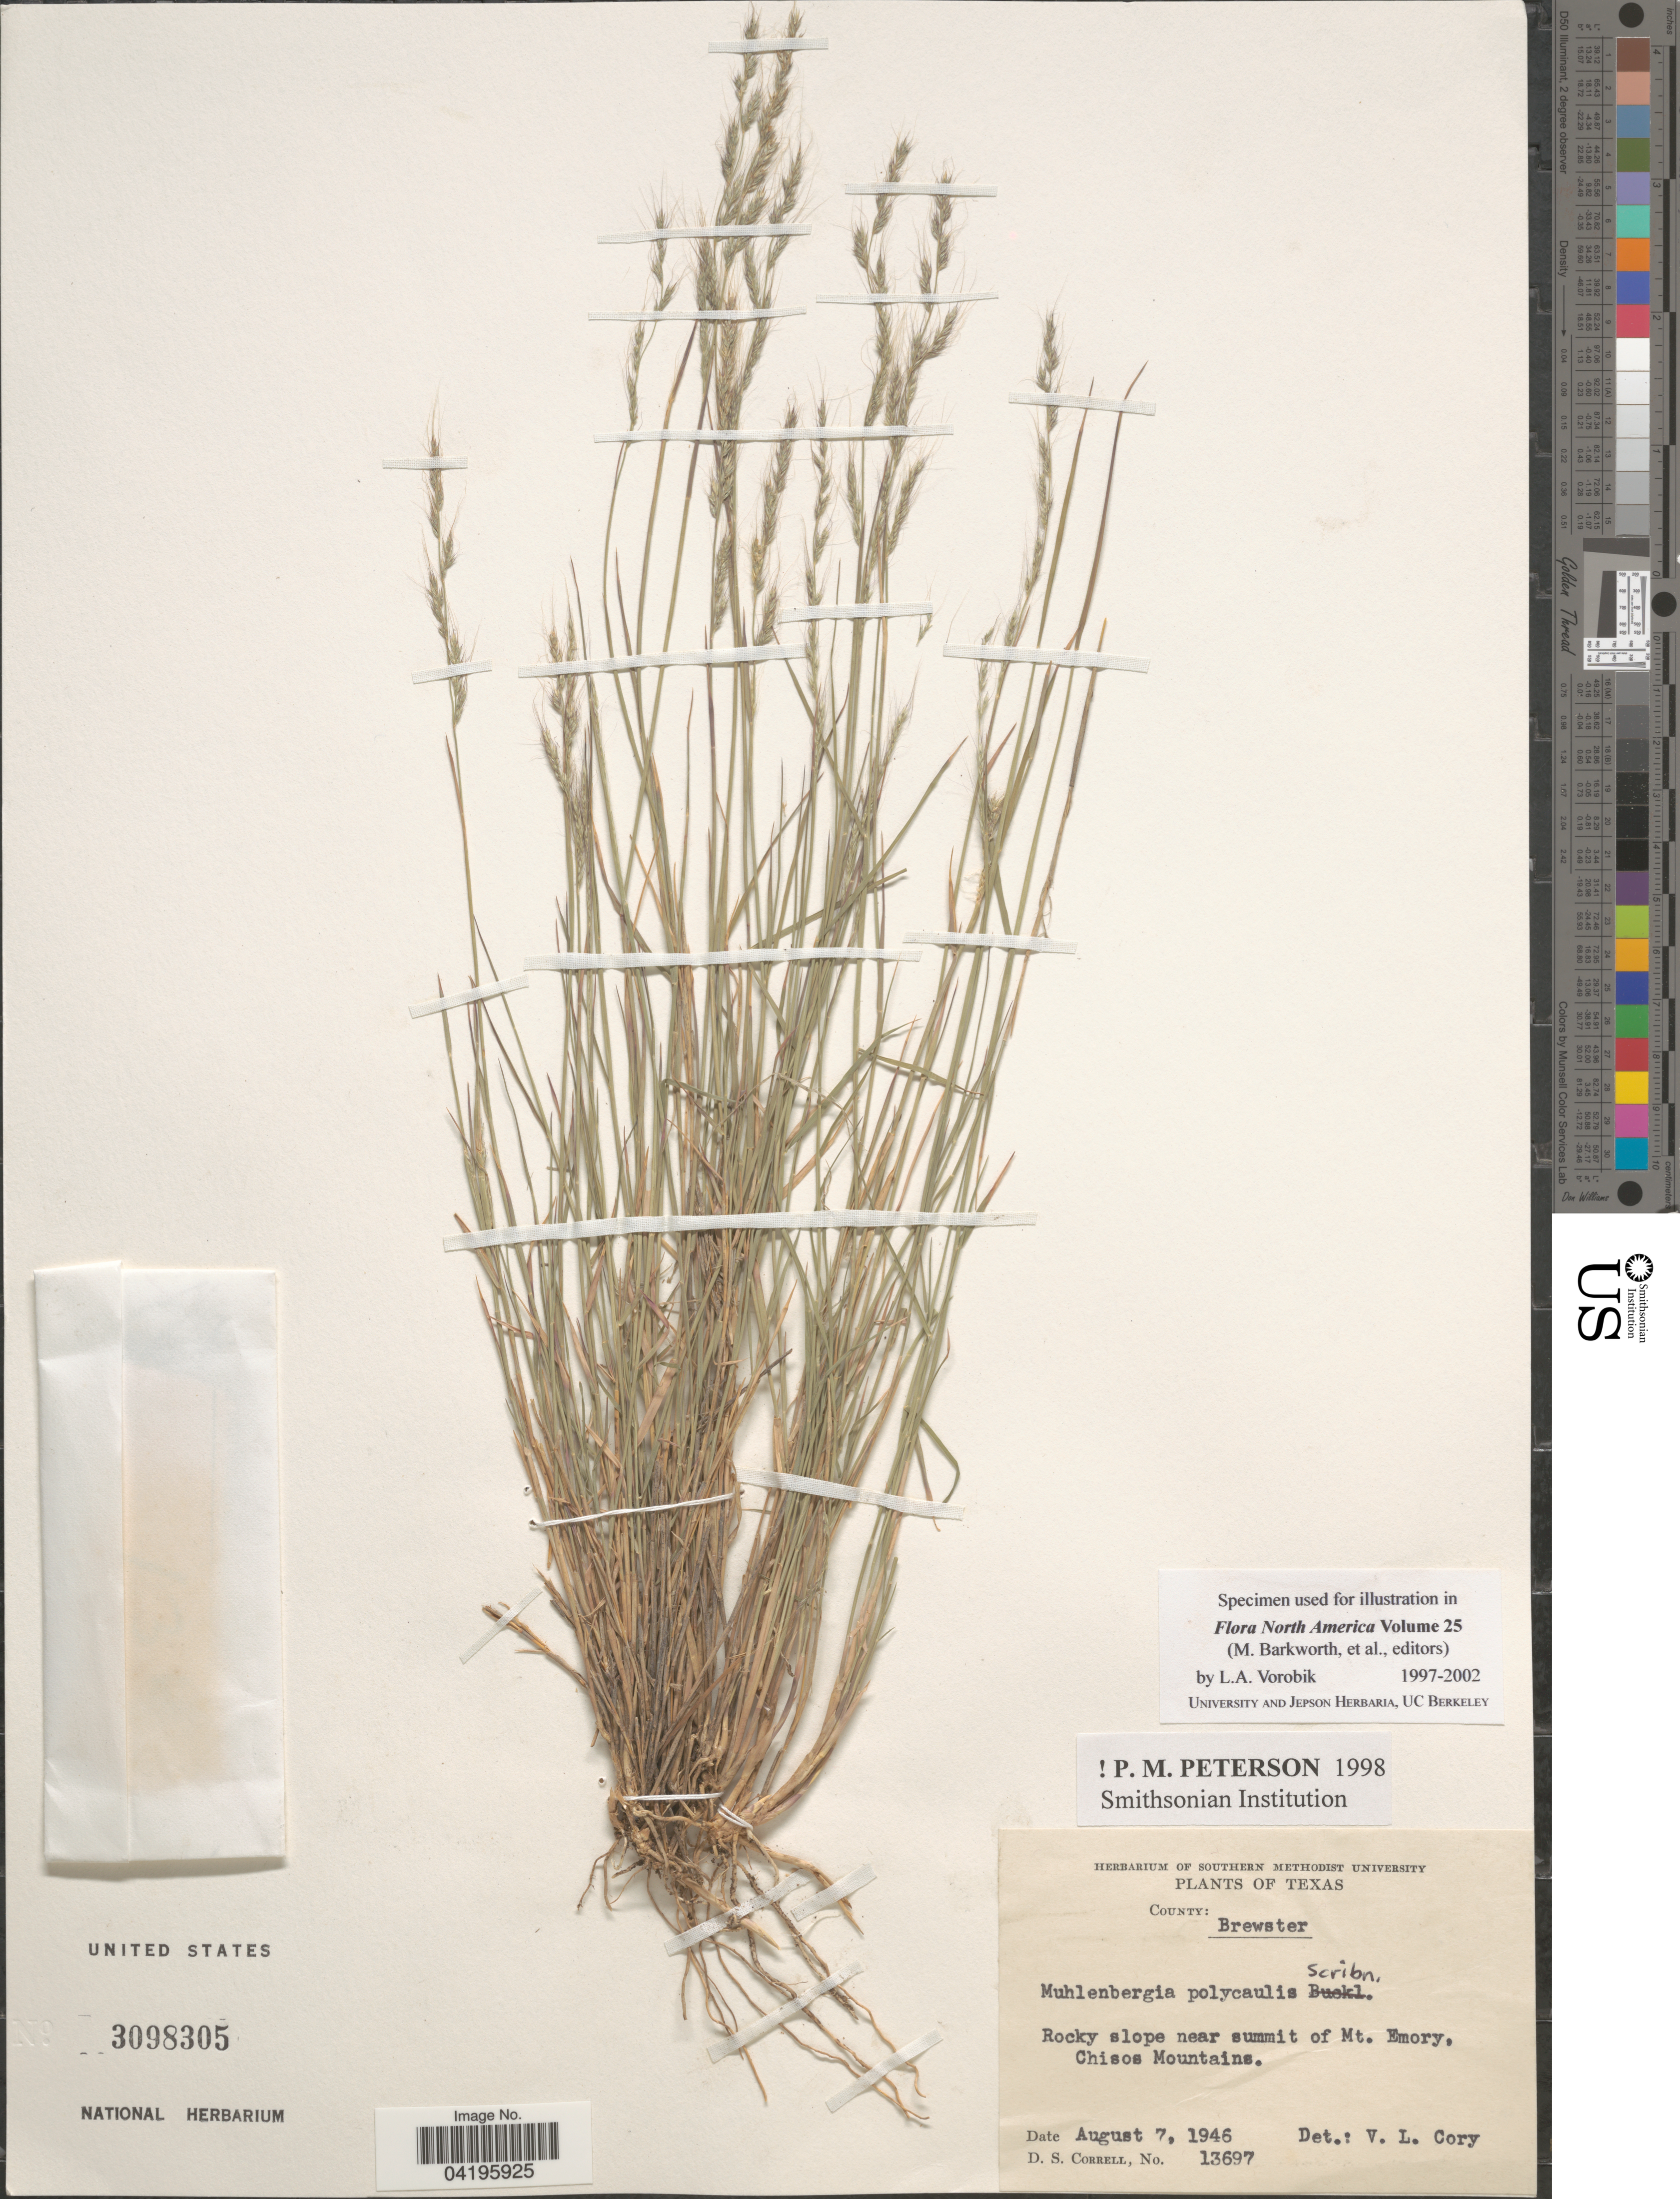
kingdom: Plantae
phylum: Tracheophyta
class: Liliopsida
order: Poales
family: Poaceae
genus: Muhlenbergia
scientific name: Muhlenbergia polycaulis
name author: Scribn.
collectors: D. S. Correll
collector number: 13697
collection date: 1946-08-07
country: United States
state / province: Texas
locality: County: Brewster. Rocky slope near summit of Mt. Emory, Chisos Mountains.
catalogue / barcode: US 3098305